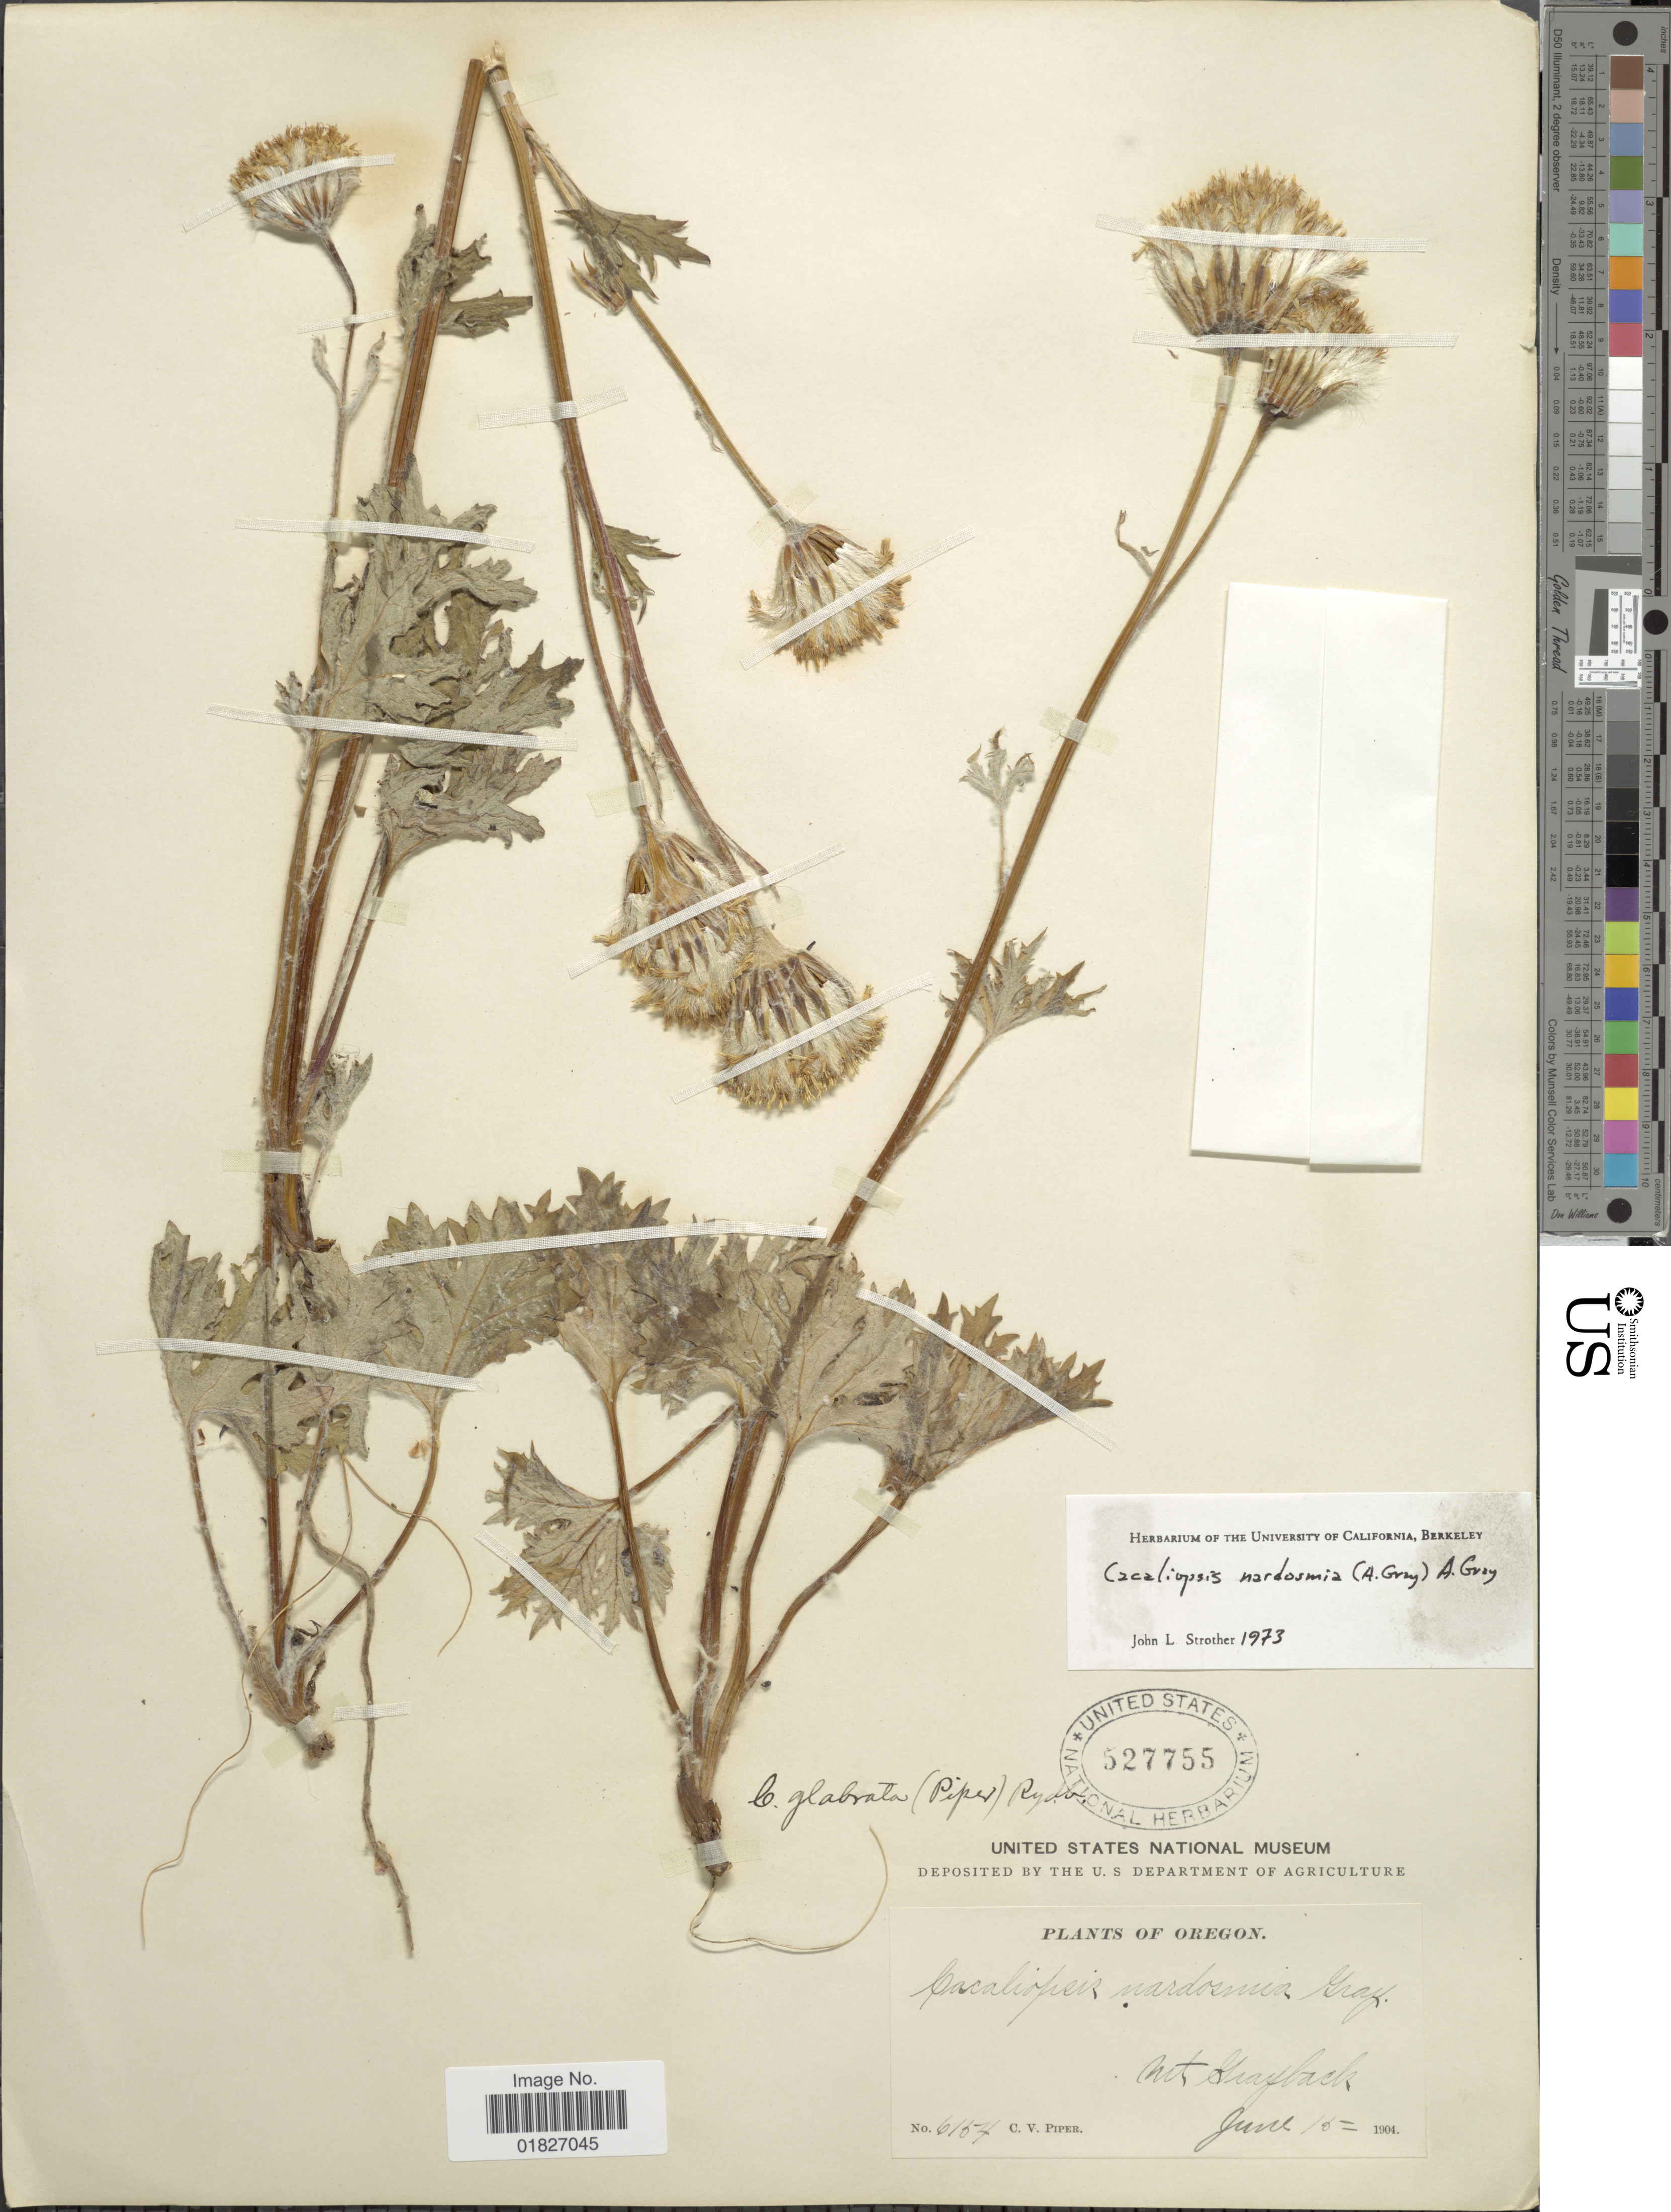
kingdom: Plantae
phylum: Tracheophyta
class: Magnoliopsida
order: Asterales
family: Asteraceae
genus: Cacaliopsis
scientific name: Cacaliopsis nardosmia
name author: A. Gray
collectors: C. V. Piper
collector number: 6154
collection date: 1904-06-15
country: United States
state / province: Oregon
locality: Mt. Grayback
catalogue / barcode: US 527755